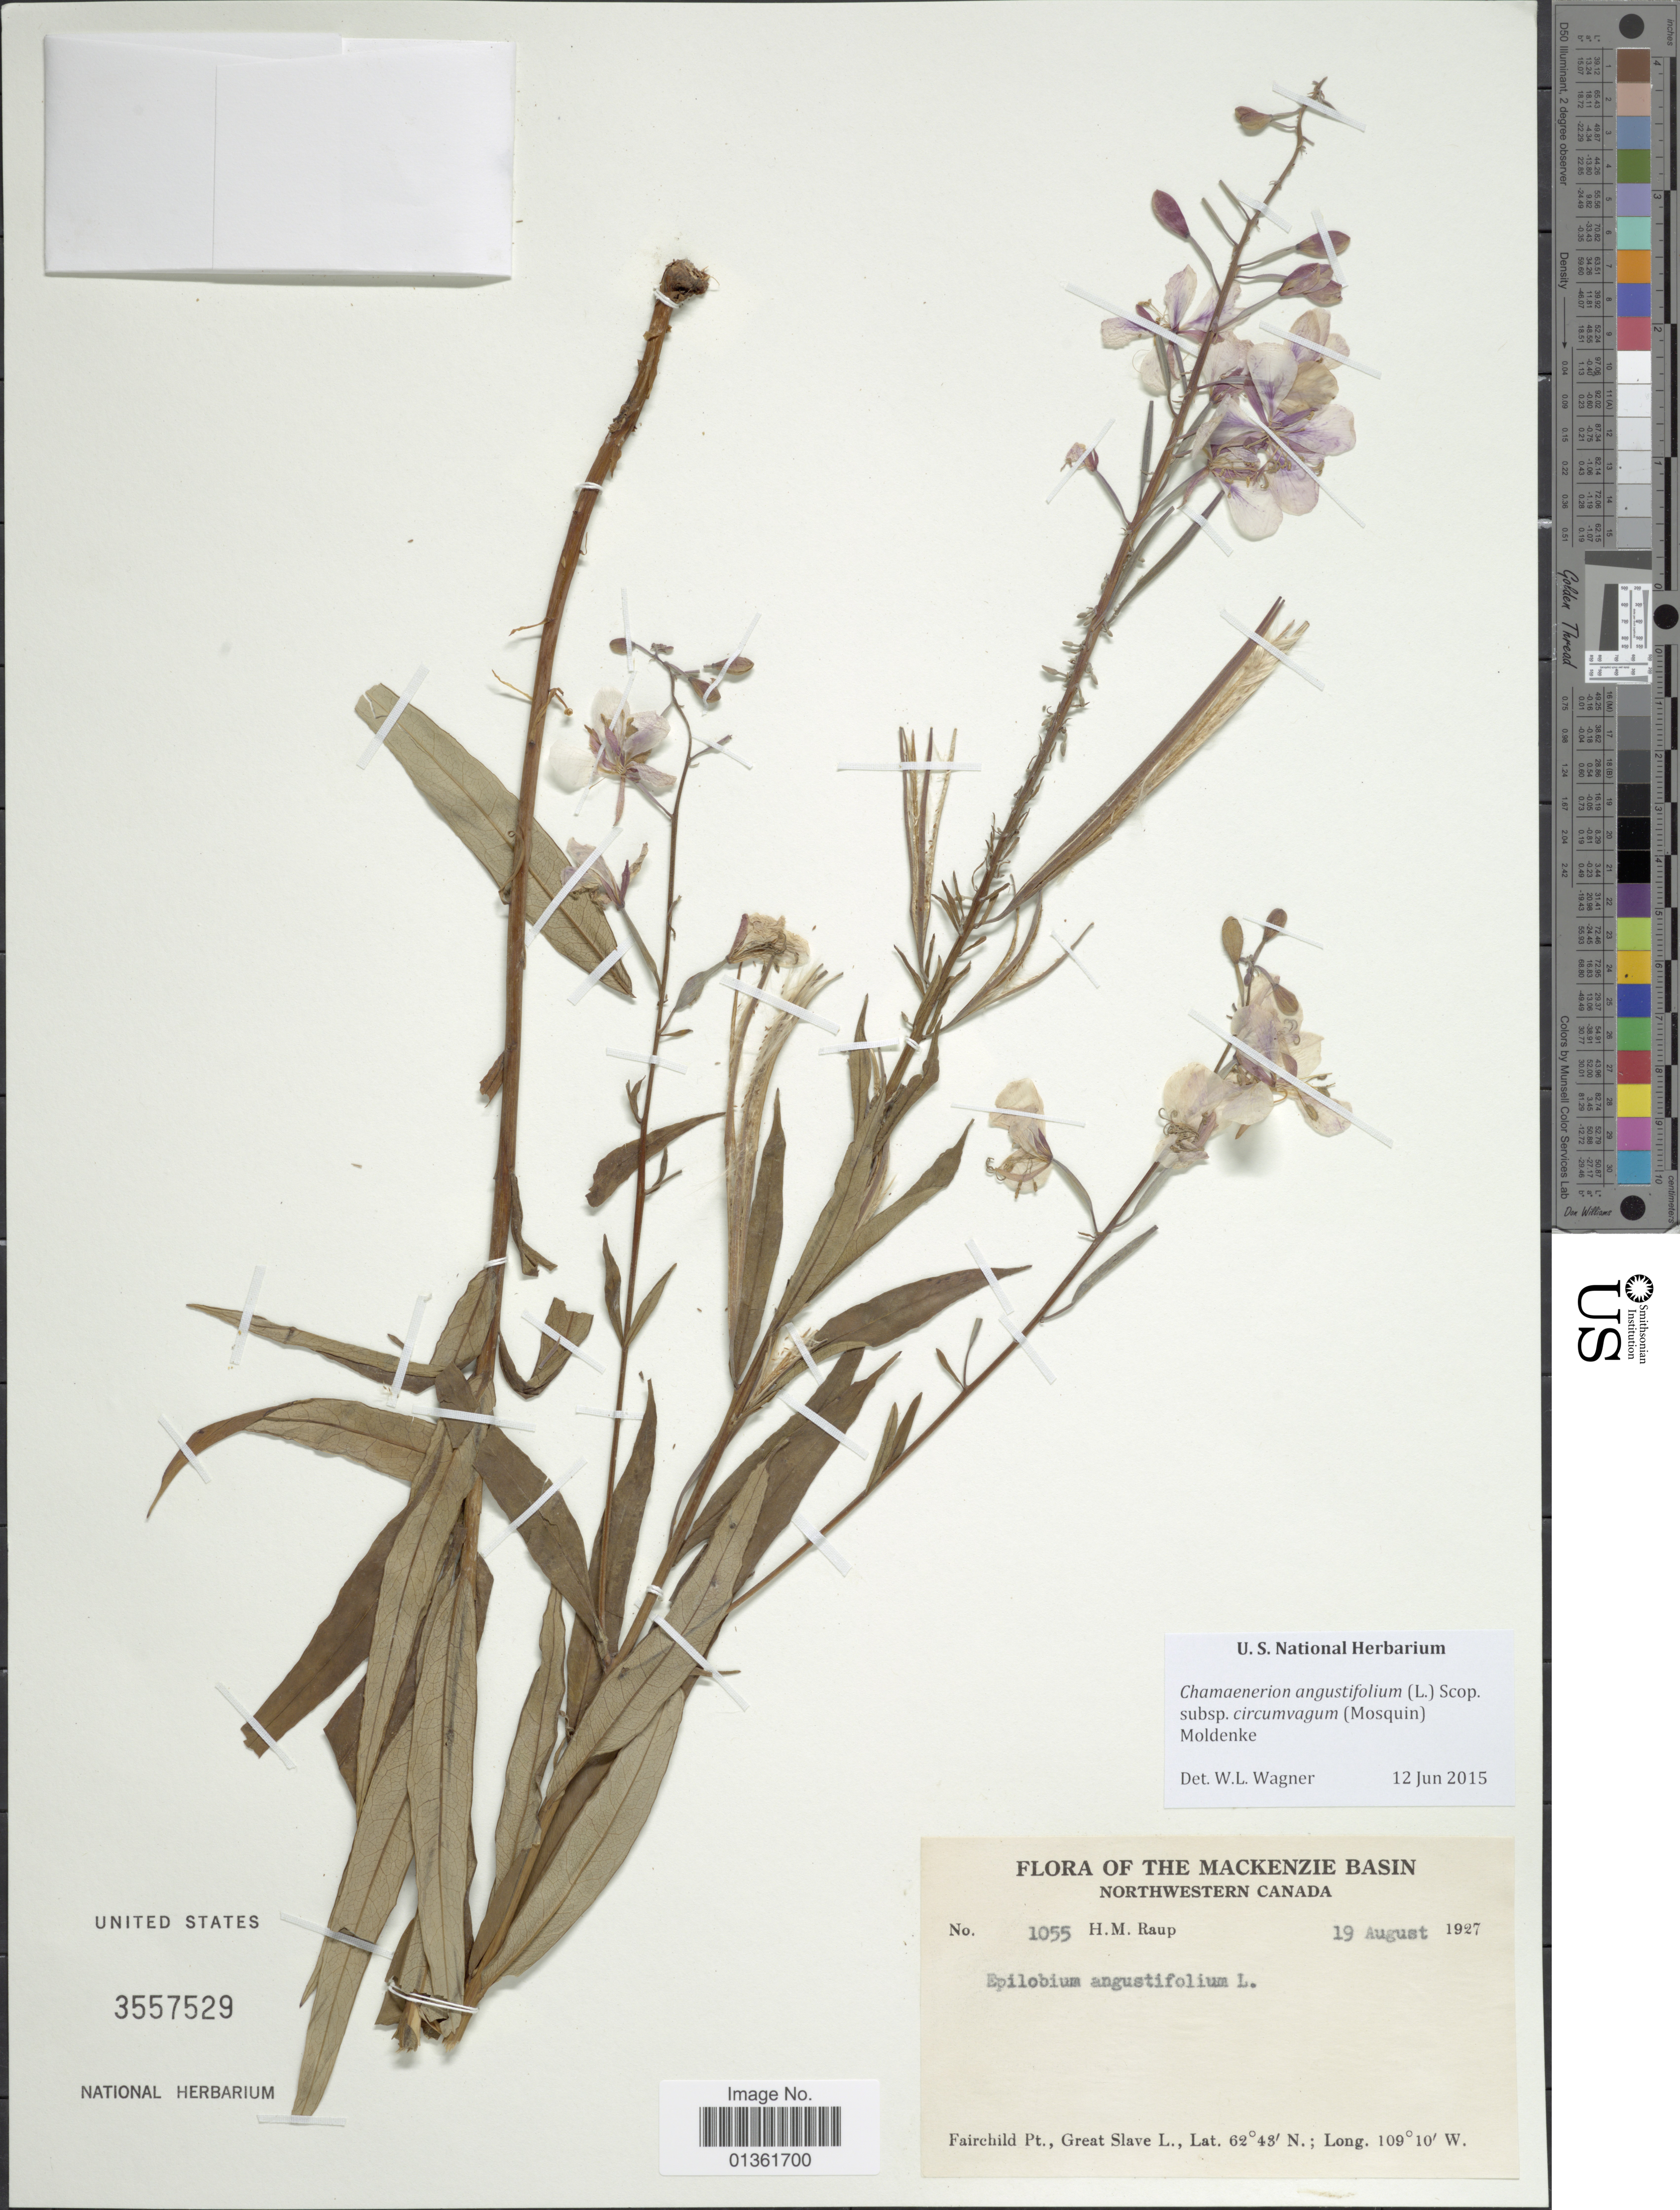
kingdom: Plantae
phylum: Tracheophyta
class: Magnoliopsida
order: Myrtales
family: Onagraceae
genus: Chamaenerion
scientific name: Chamaenerion angustifolium subsp. circumvagum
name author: (Mosquin) Moldenke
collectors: H. Raup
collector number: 1055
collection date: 1927-08-19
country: Canada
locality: Mackenzie Basin. Northwestern Canada. Fairchild Pt., Great Slave L.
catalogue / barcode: US 3557529